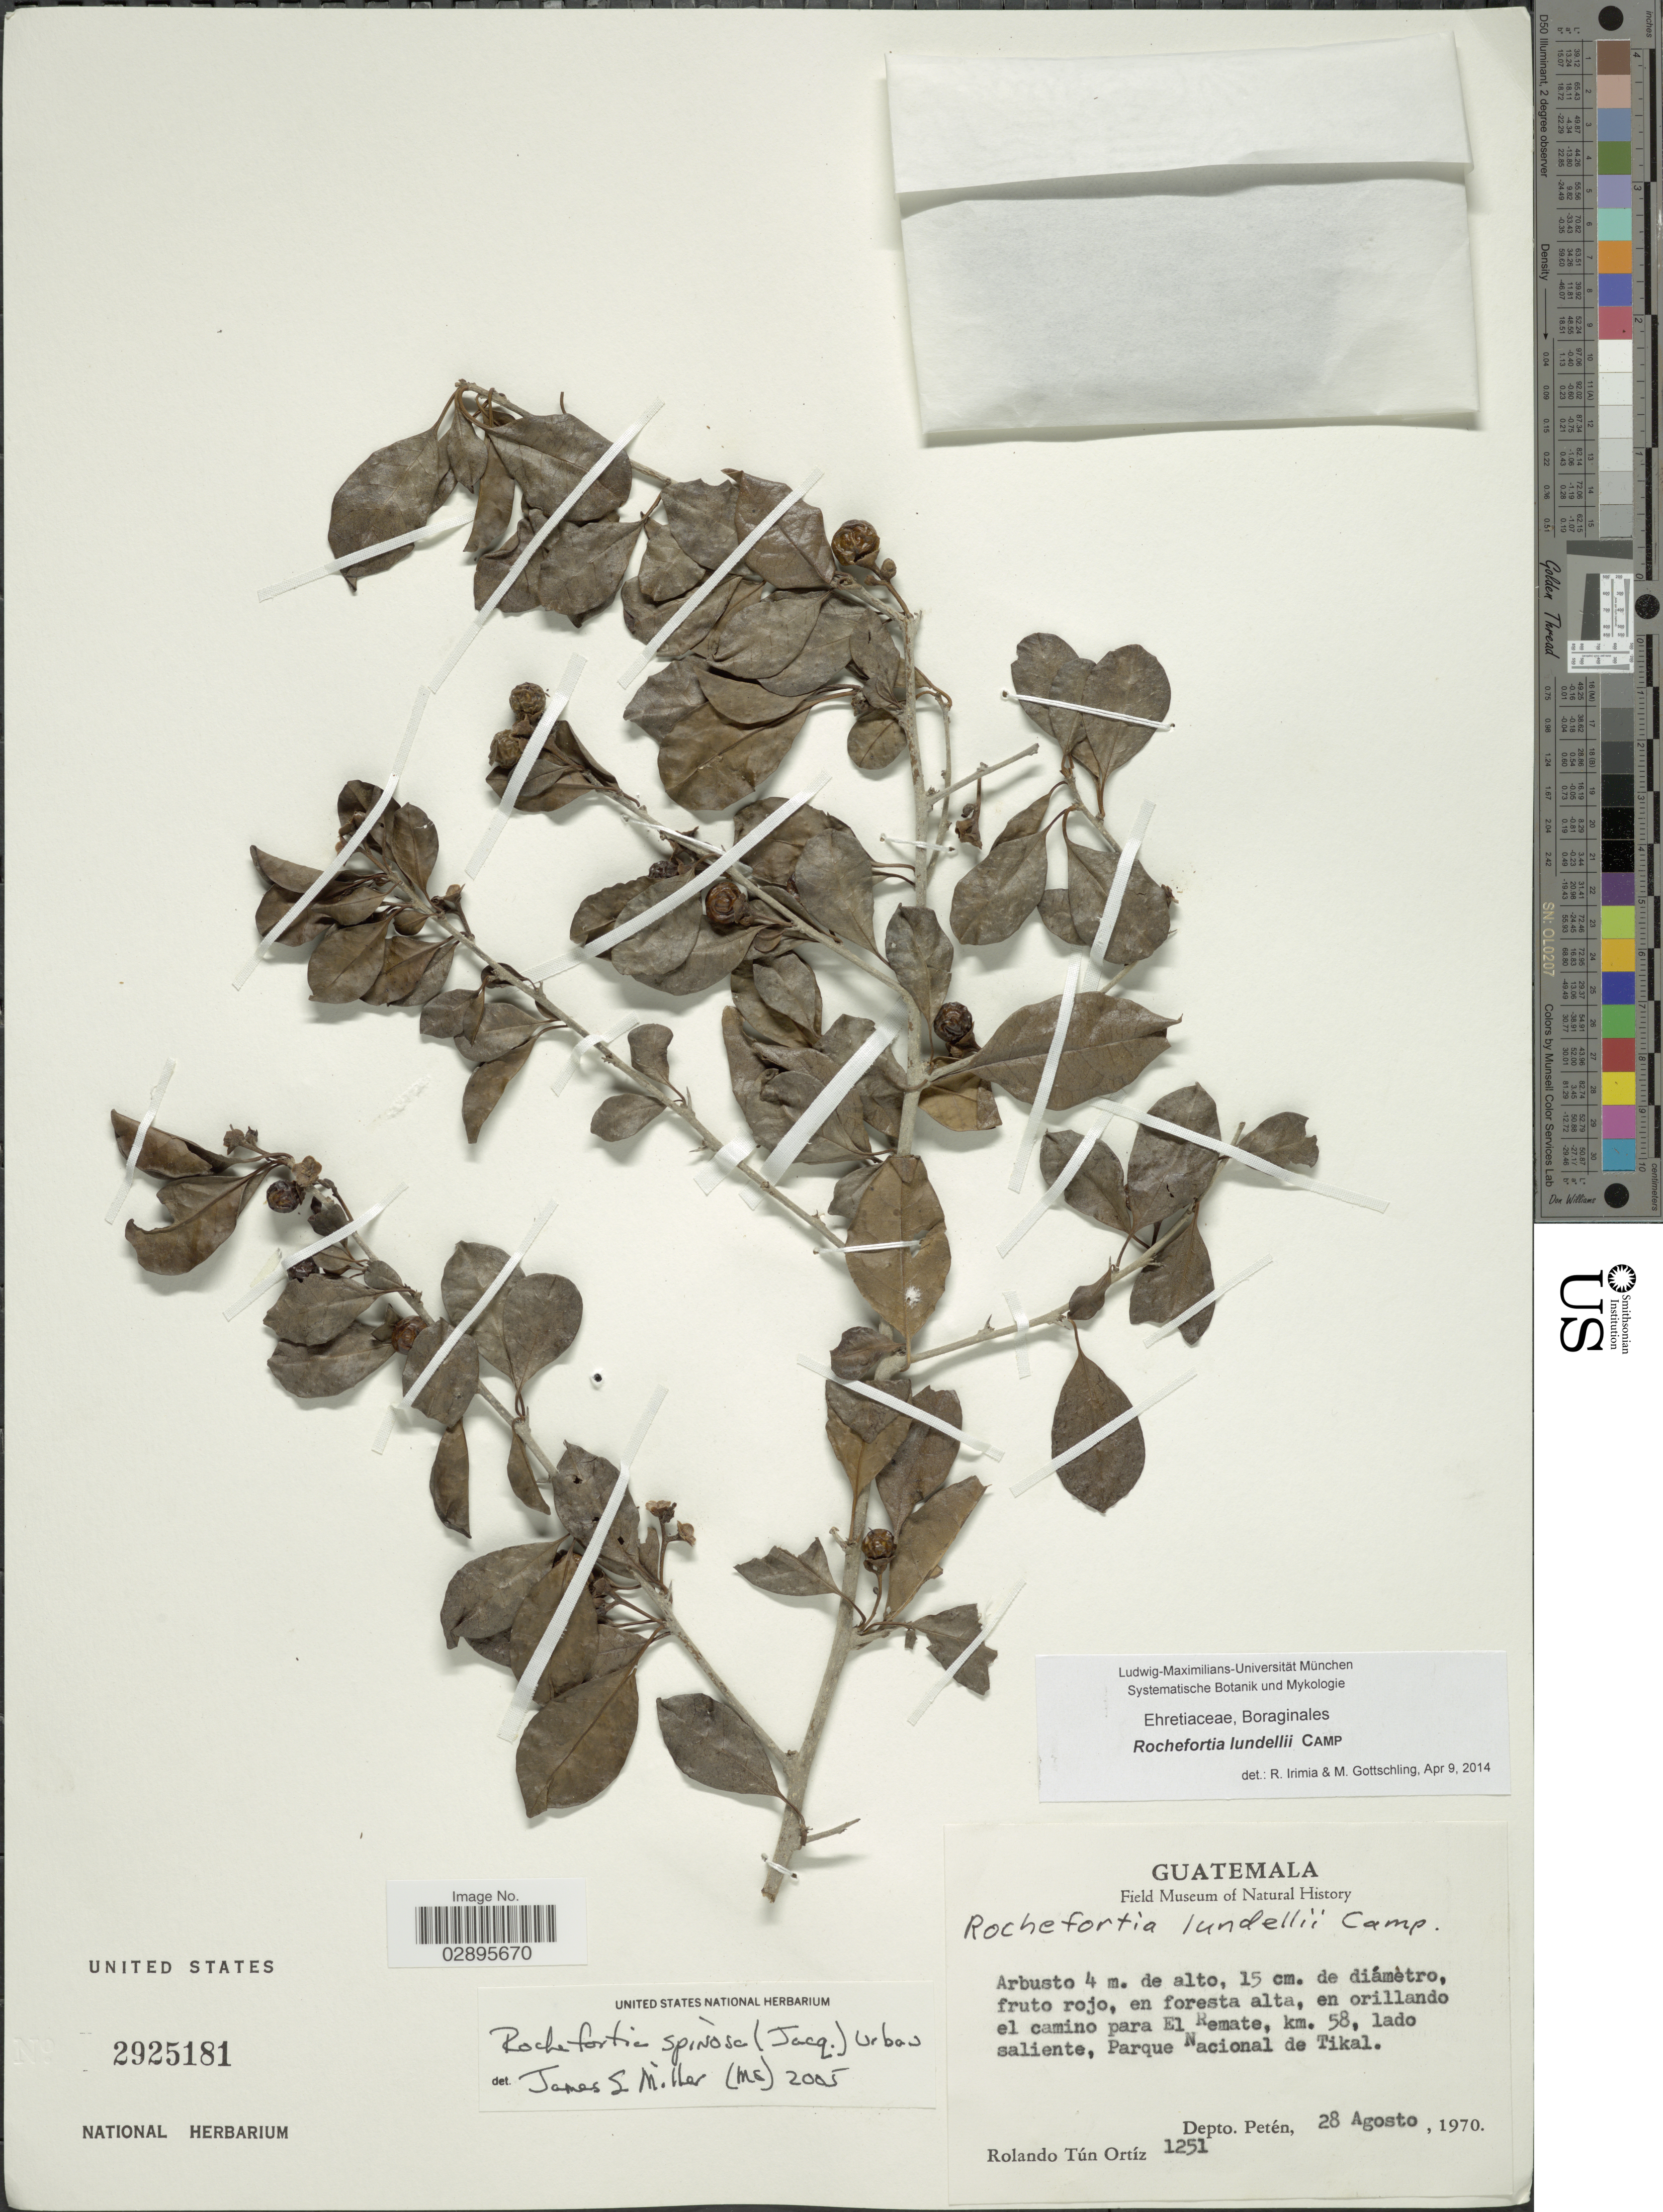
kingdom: Plantae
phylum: Tracheophyta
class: Magnoliopsida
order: Boraginales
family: Ehretiaceae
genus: Rochefortia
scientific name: Rochefortia lundellii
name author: Camp in Lundell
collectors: R. T. Ortíz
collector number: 1251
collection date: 1970-08-28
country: Guatemala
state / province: El Petén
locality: En orillando el camino para El Remate, km. 58, lado saliente, Parque Nacional de Tikal. Depto. Petén.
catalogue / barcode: US 2925181